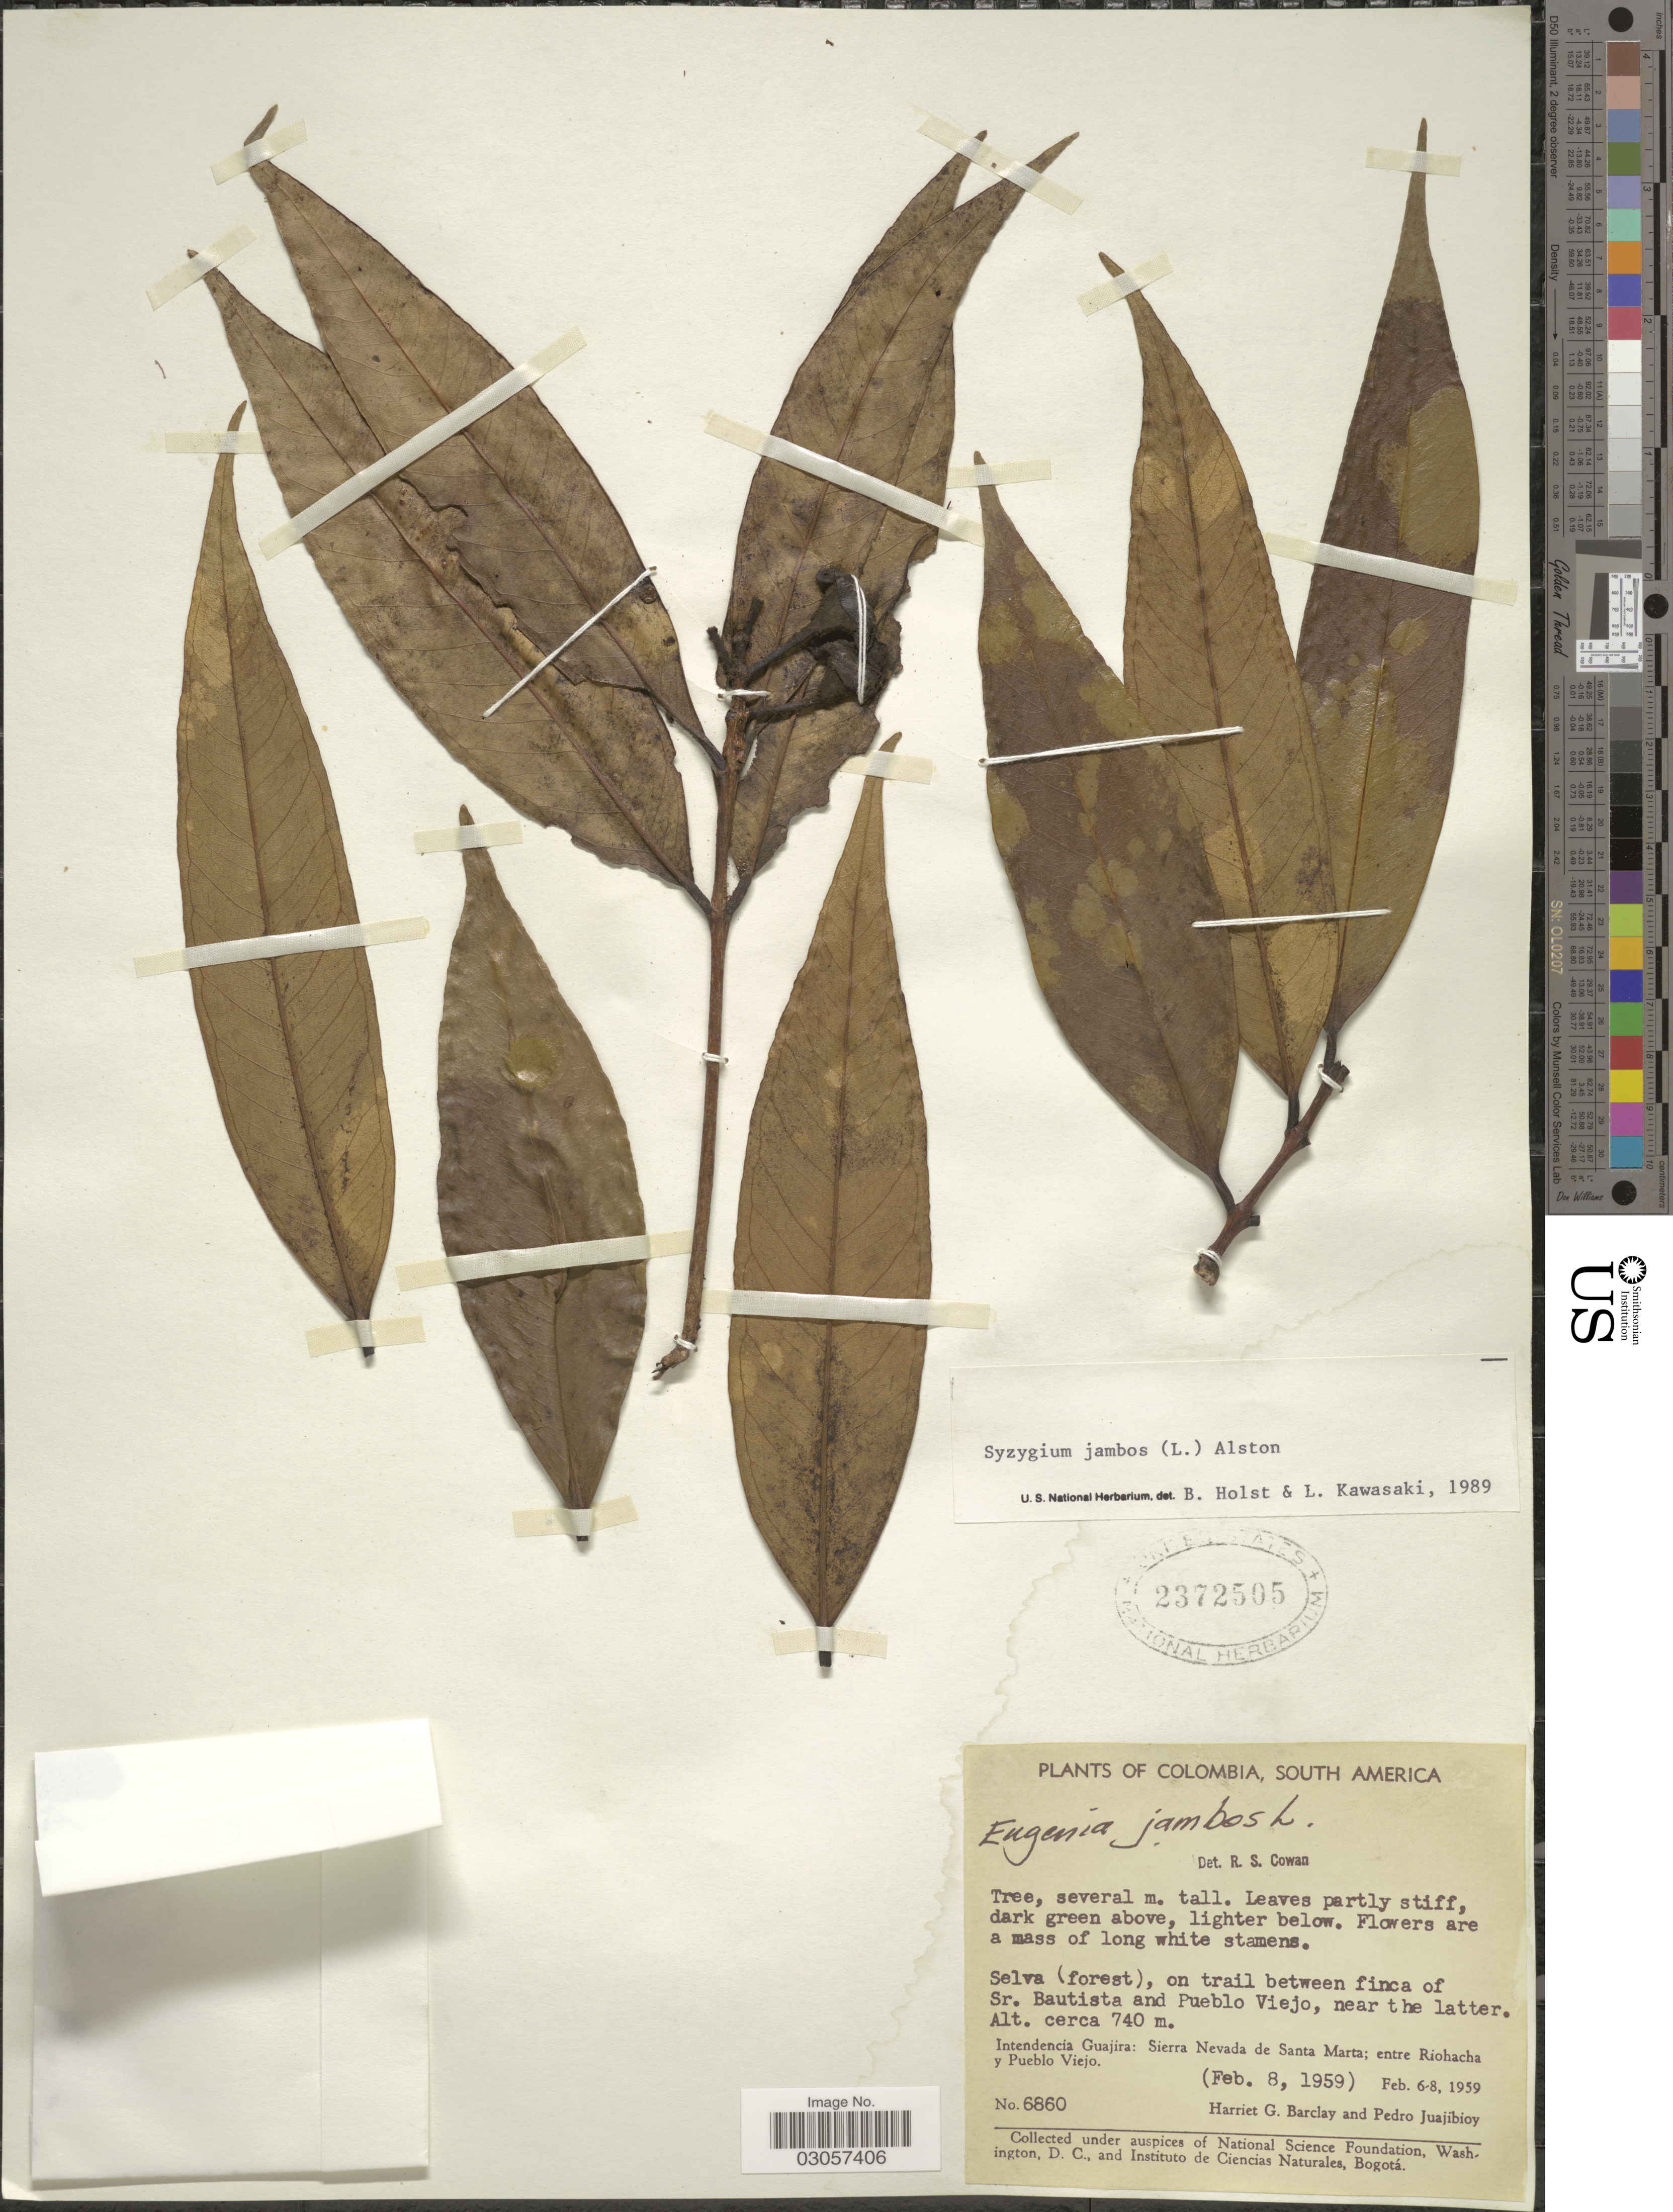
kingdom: Plantae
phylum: Tracheophyta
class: Magnoliopsida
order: Myrtales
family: Myrtaceae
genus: Syzygium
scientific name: Syzygium jambos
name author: (L.) Alston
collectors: H. G. Barclay & P. Juajibioy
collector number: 6860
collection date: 1959-02-08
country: Colombia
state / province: La Guajira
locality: Selva (forest), on trail between finca of Sr. Bautista and Pueblo Viejo, near the latter, Intendencia Guajira: Sierra Nevada de Santa Marta; entre Riohacha y Pueblo Viejo.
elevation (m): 740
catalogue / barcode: US 2372505